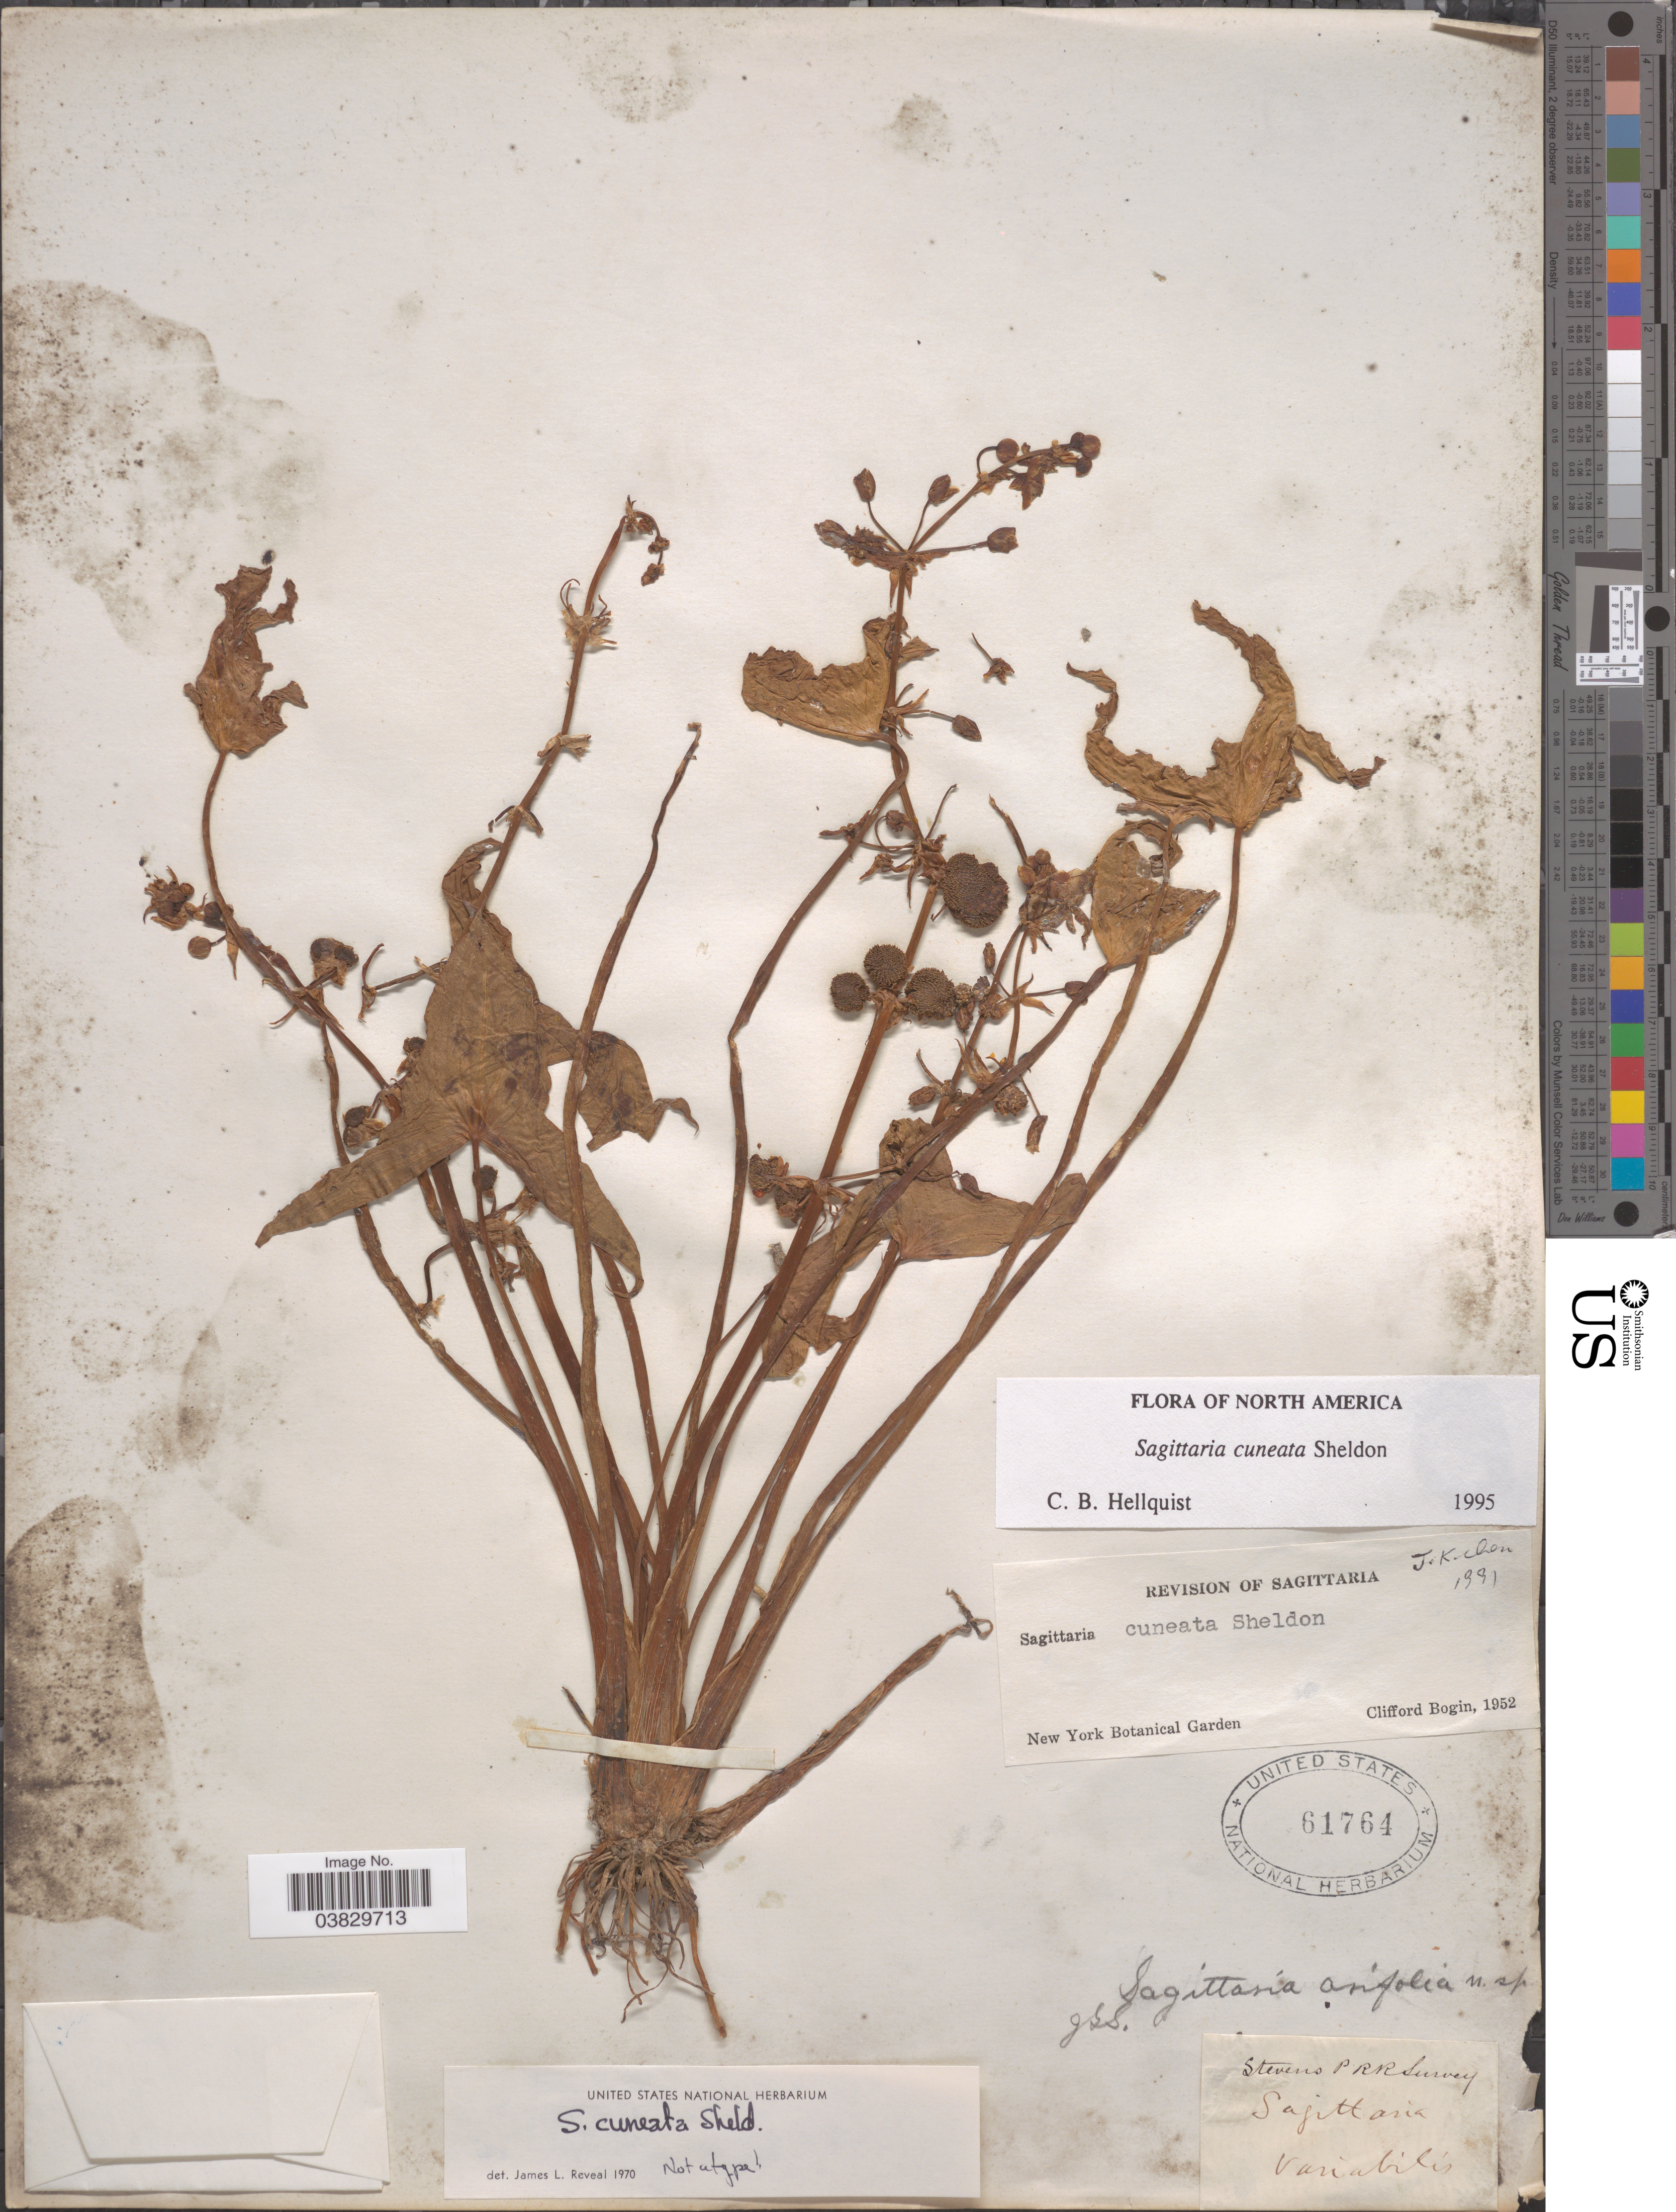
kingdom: Plantae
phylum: Tracheophyta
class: Liliopsida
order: Alismatales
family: Alismataceae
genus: Sagittaria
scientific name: Sagittaria cuneata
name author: E. Sheld.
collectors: Stevens Pacific Railroad Survey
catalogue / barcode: US 61764